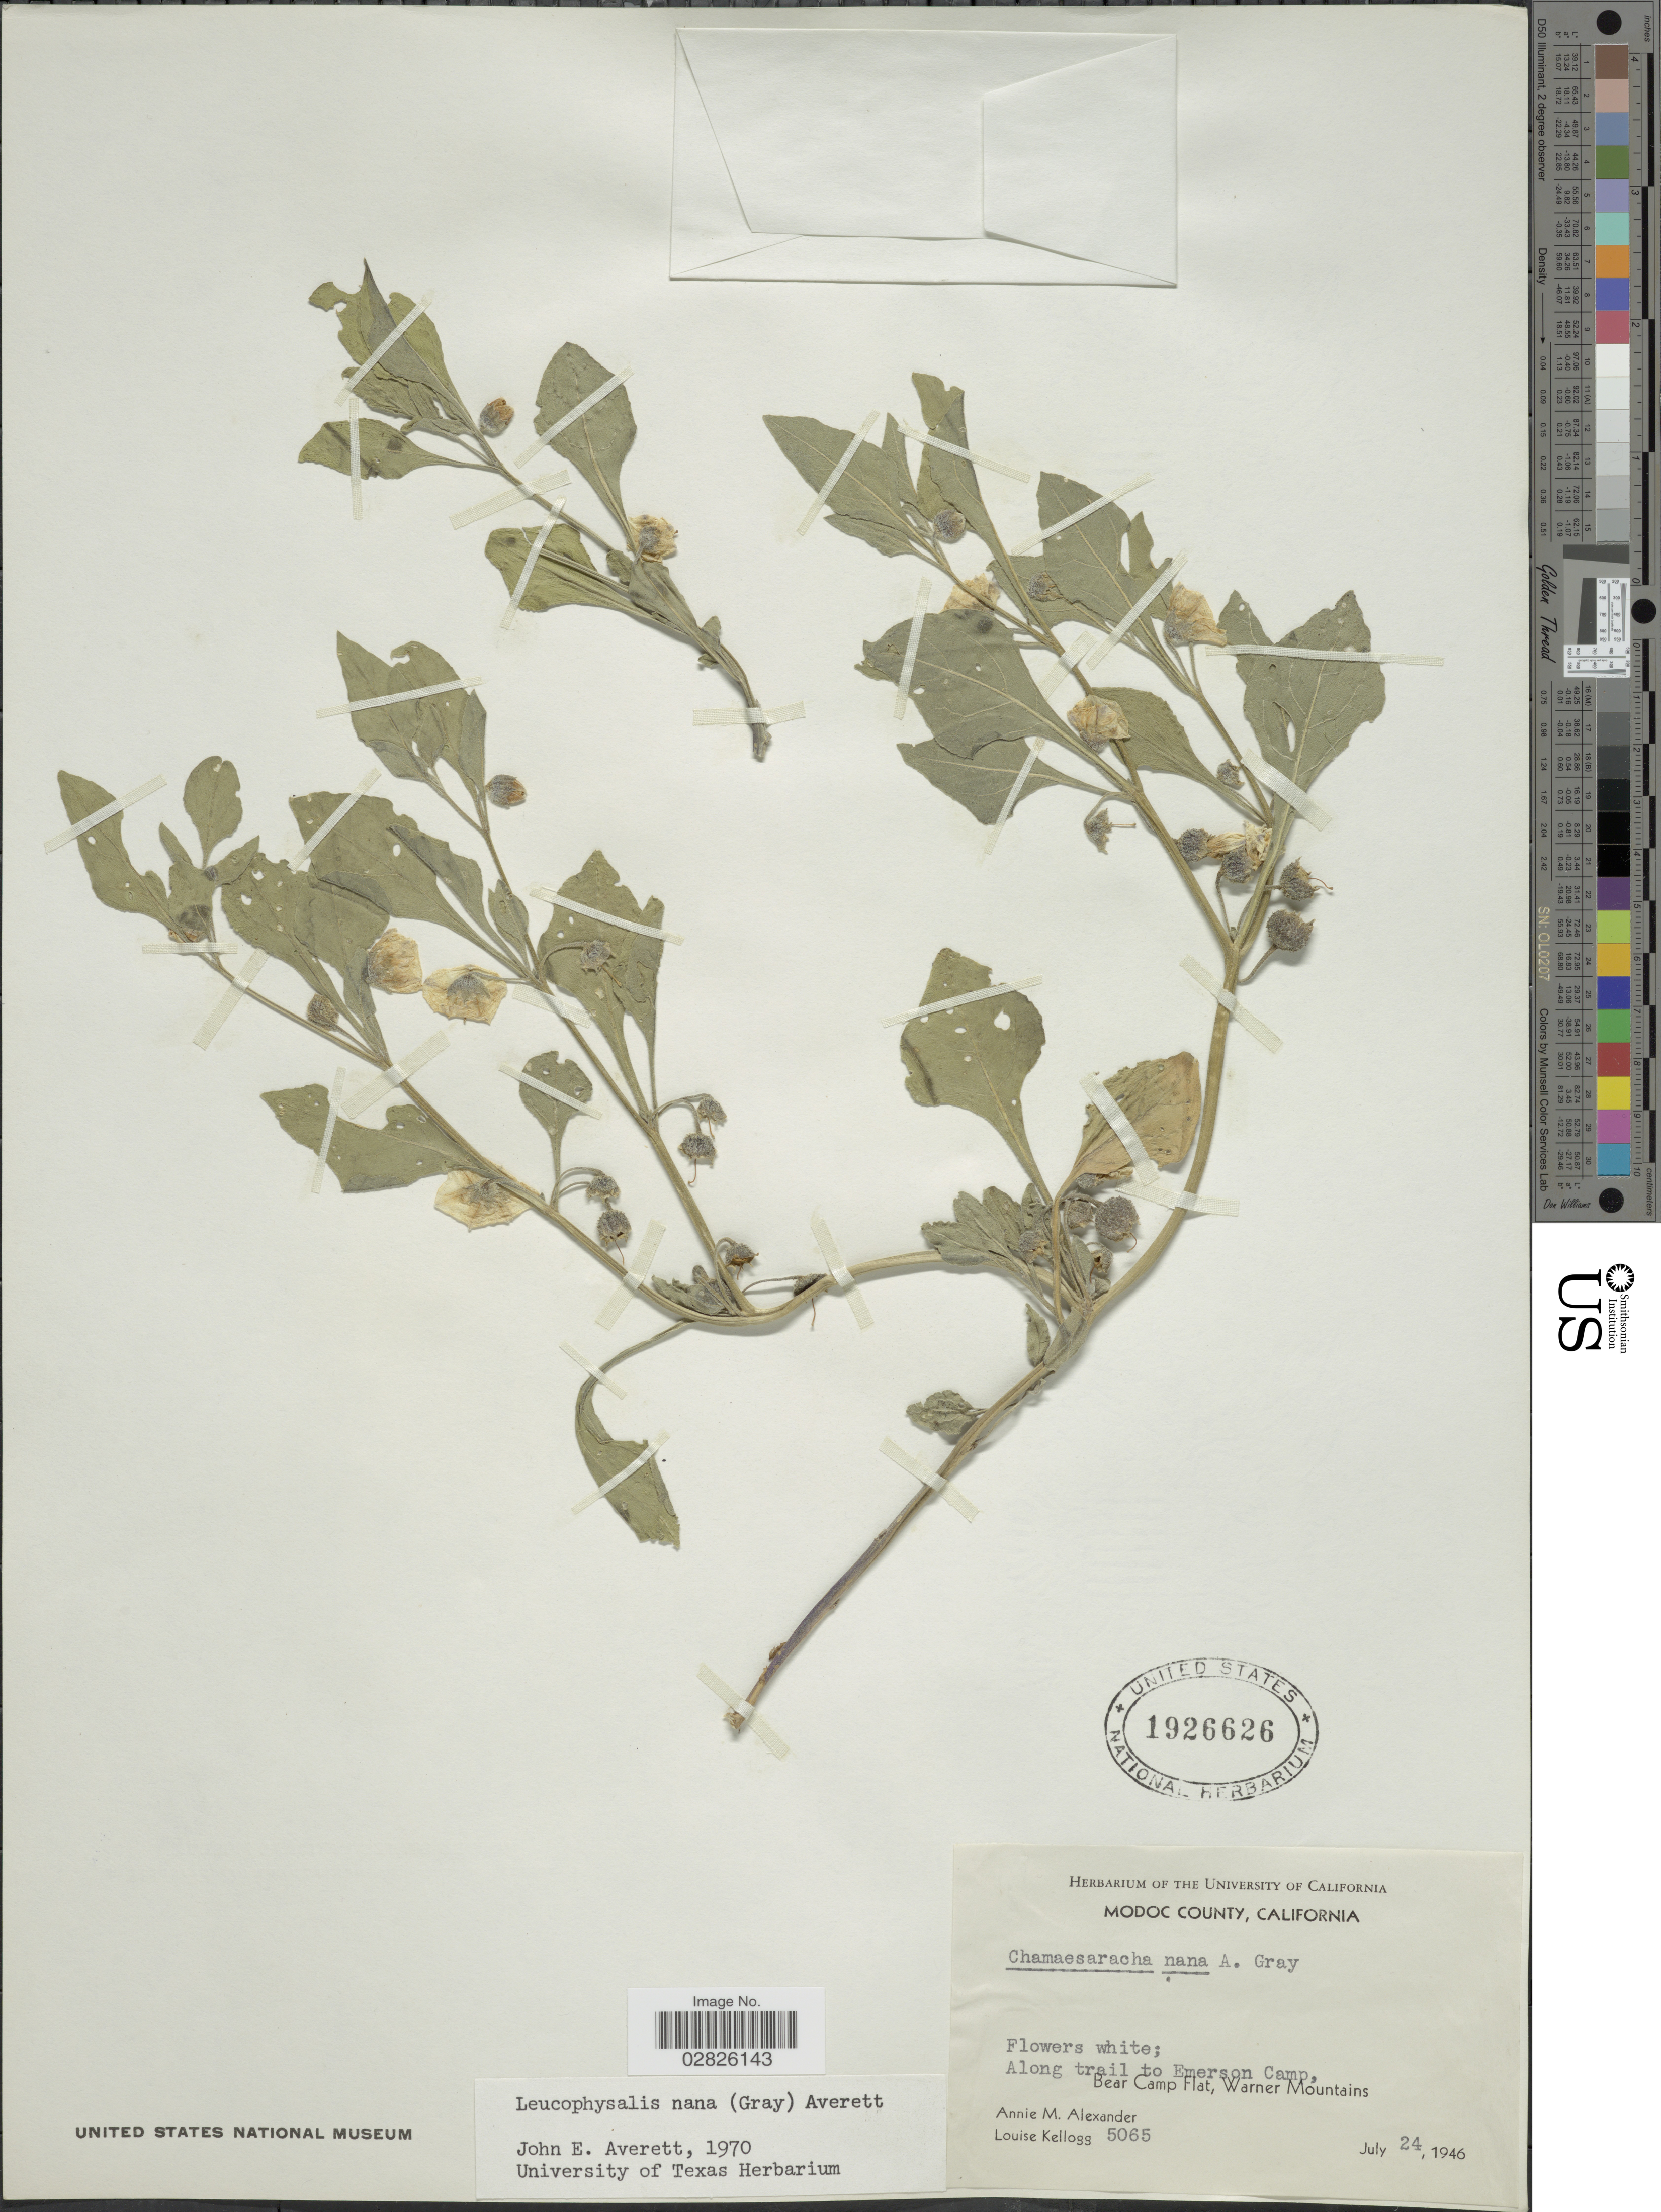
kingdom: Plantae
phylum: Tracheophyta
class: Magnoliopsida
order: Solanales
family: Solanaceae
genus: Leucophysalis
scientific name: Leucophysalis nana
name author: (A. Gray) Averett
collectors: A. M. Alexander & L. Kellogg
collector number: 5065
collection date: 1946-07-24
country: United States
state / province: California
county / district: Modoc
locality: Modoc County. Along trail to Emerson Camp, Bear Camp Flat, Warner Mountains.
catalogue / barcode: US 1926626